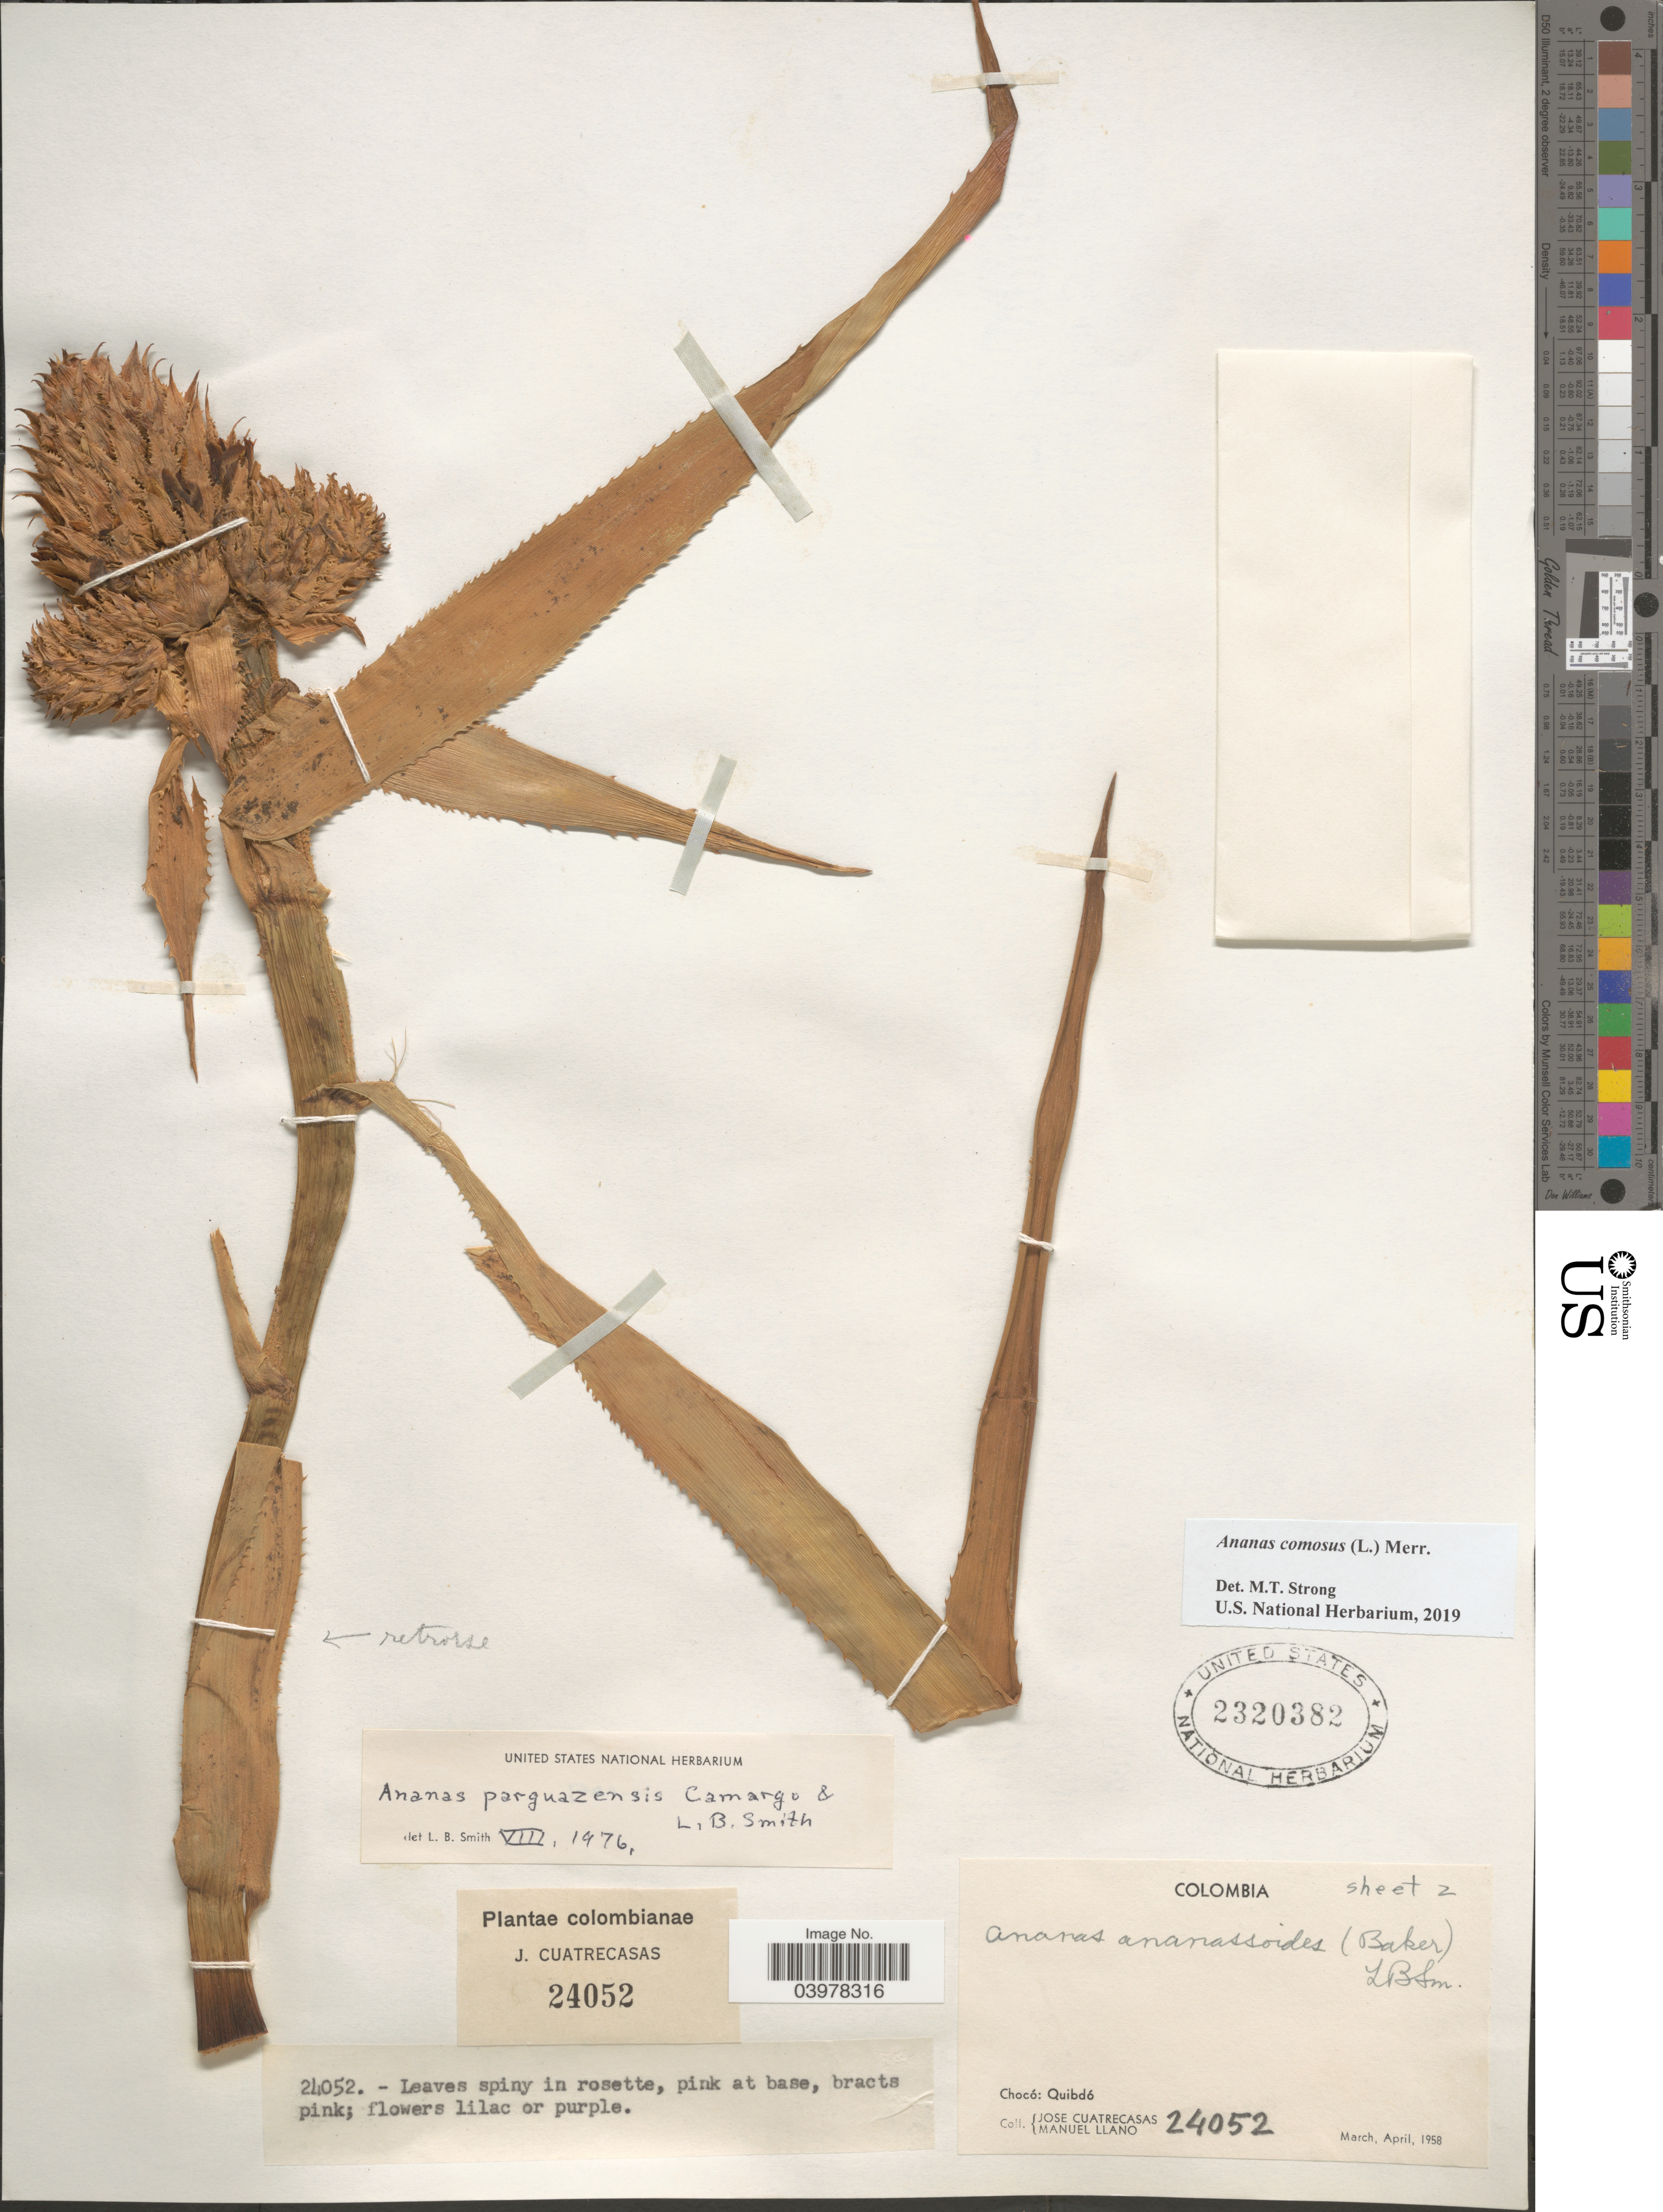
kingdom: Plantae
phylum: Tracheophyta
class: Liliopsida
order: Poales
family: Bromeliaceae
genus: Ananas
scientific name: Ananas comosus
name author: (L.) Merr.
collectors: J. Cuatrecasas & M. Llano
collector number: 24052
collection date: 1958-03/1958-04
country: Colombia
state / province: Chocó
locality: Quibdó.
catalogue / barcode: US 2320382